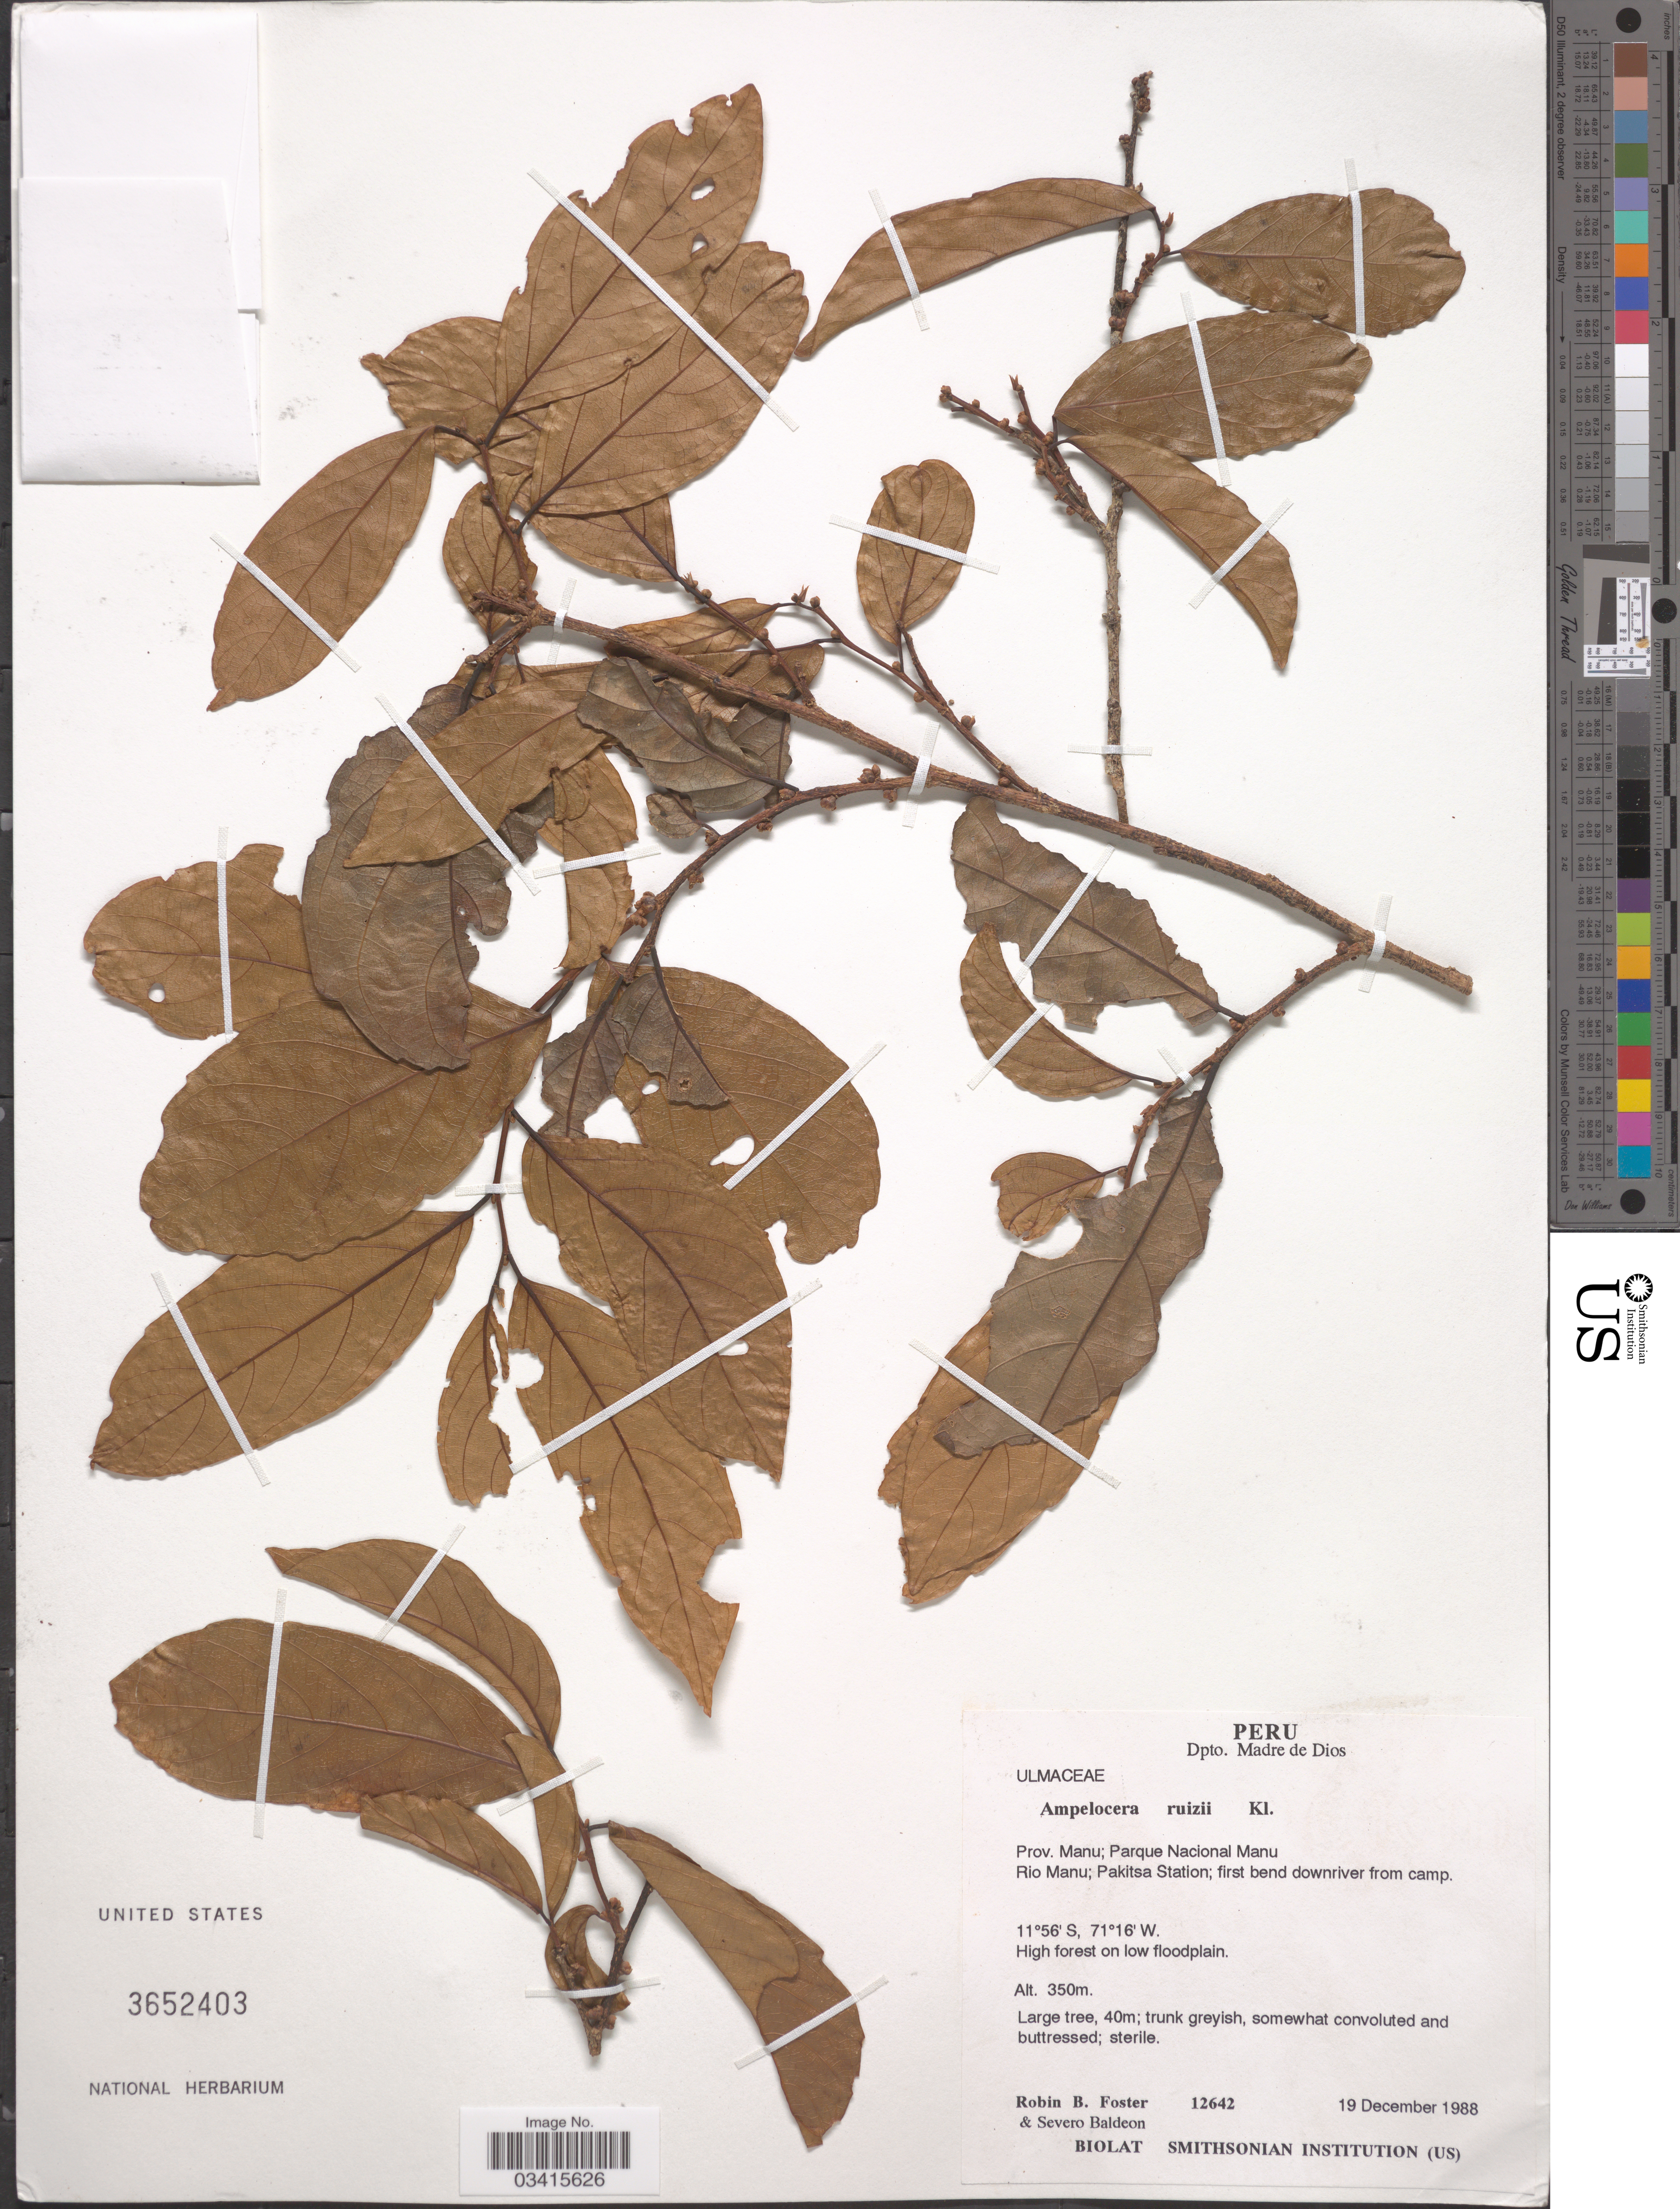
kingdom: Plantae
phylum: Tracheophyta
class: Magnoliopsida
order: Rosales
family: Cannabaceae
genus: Ampelocera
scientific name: Ampelocera ruizii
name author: Klotzsch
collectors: R. B. Foster & S. Baldeon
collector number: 12642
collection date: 1988-12-19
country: Peru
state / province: Madre de Dios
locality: Dpto. Madre de Dios. Prov. Manu; Parque Nacional Manu. Rio Manu; Pakitsa Station; first bend downriver from camp.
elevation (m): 350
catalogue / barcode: US 3652403